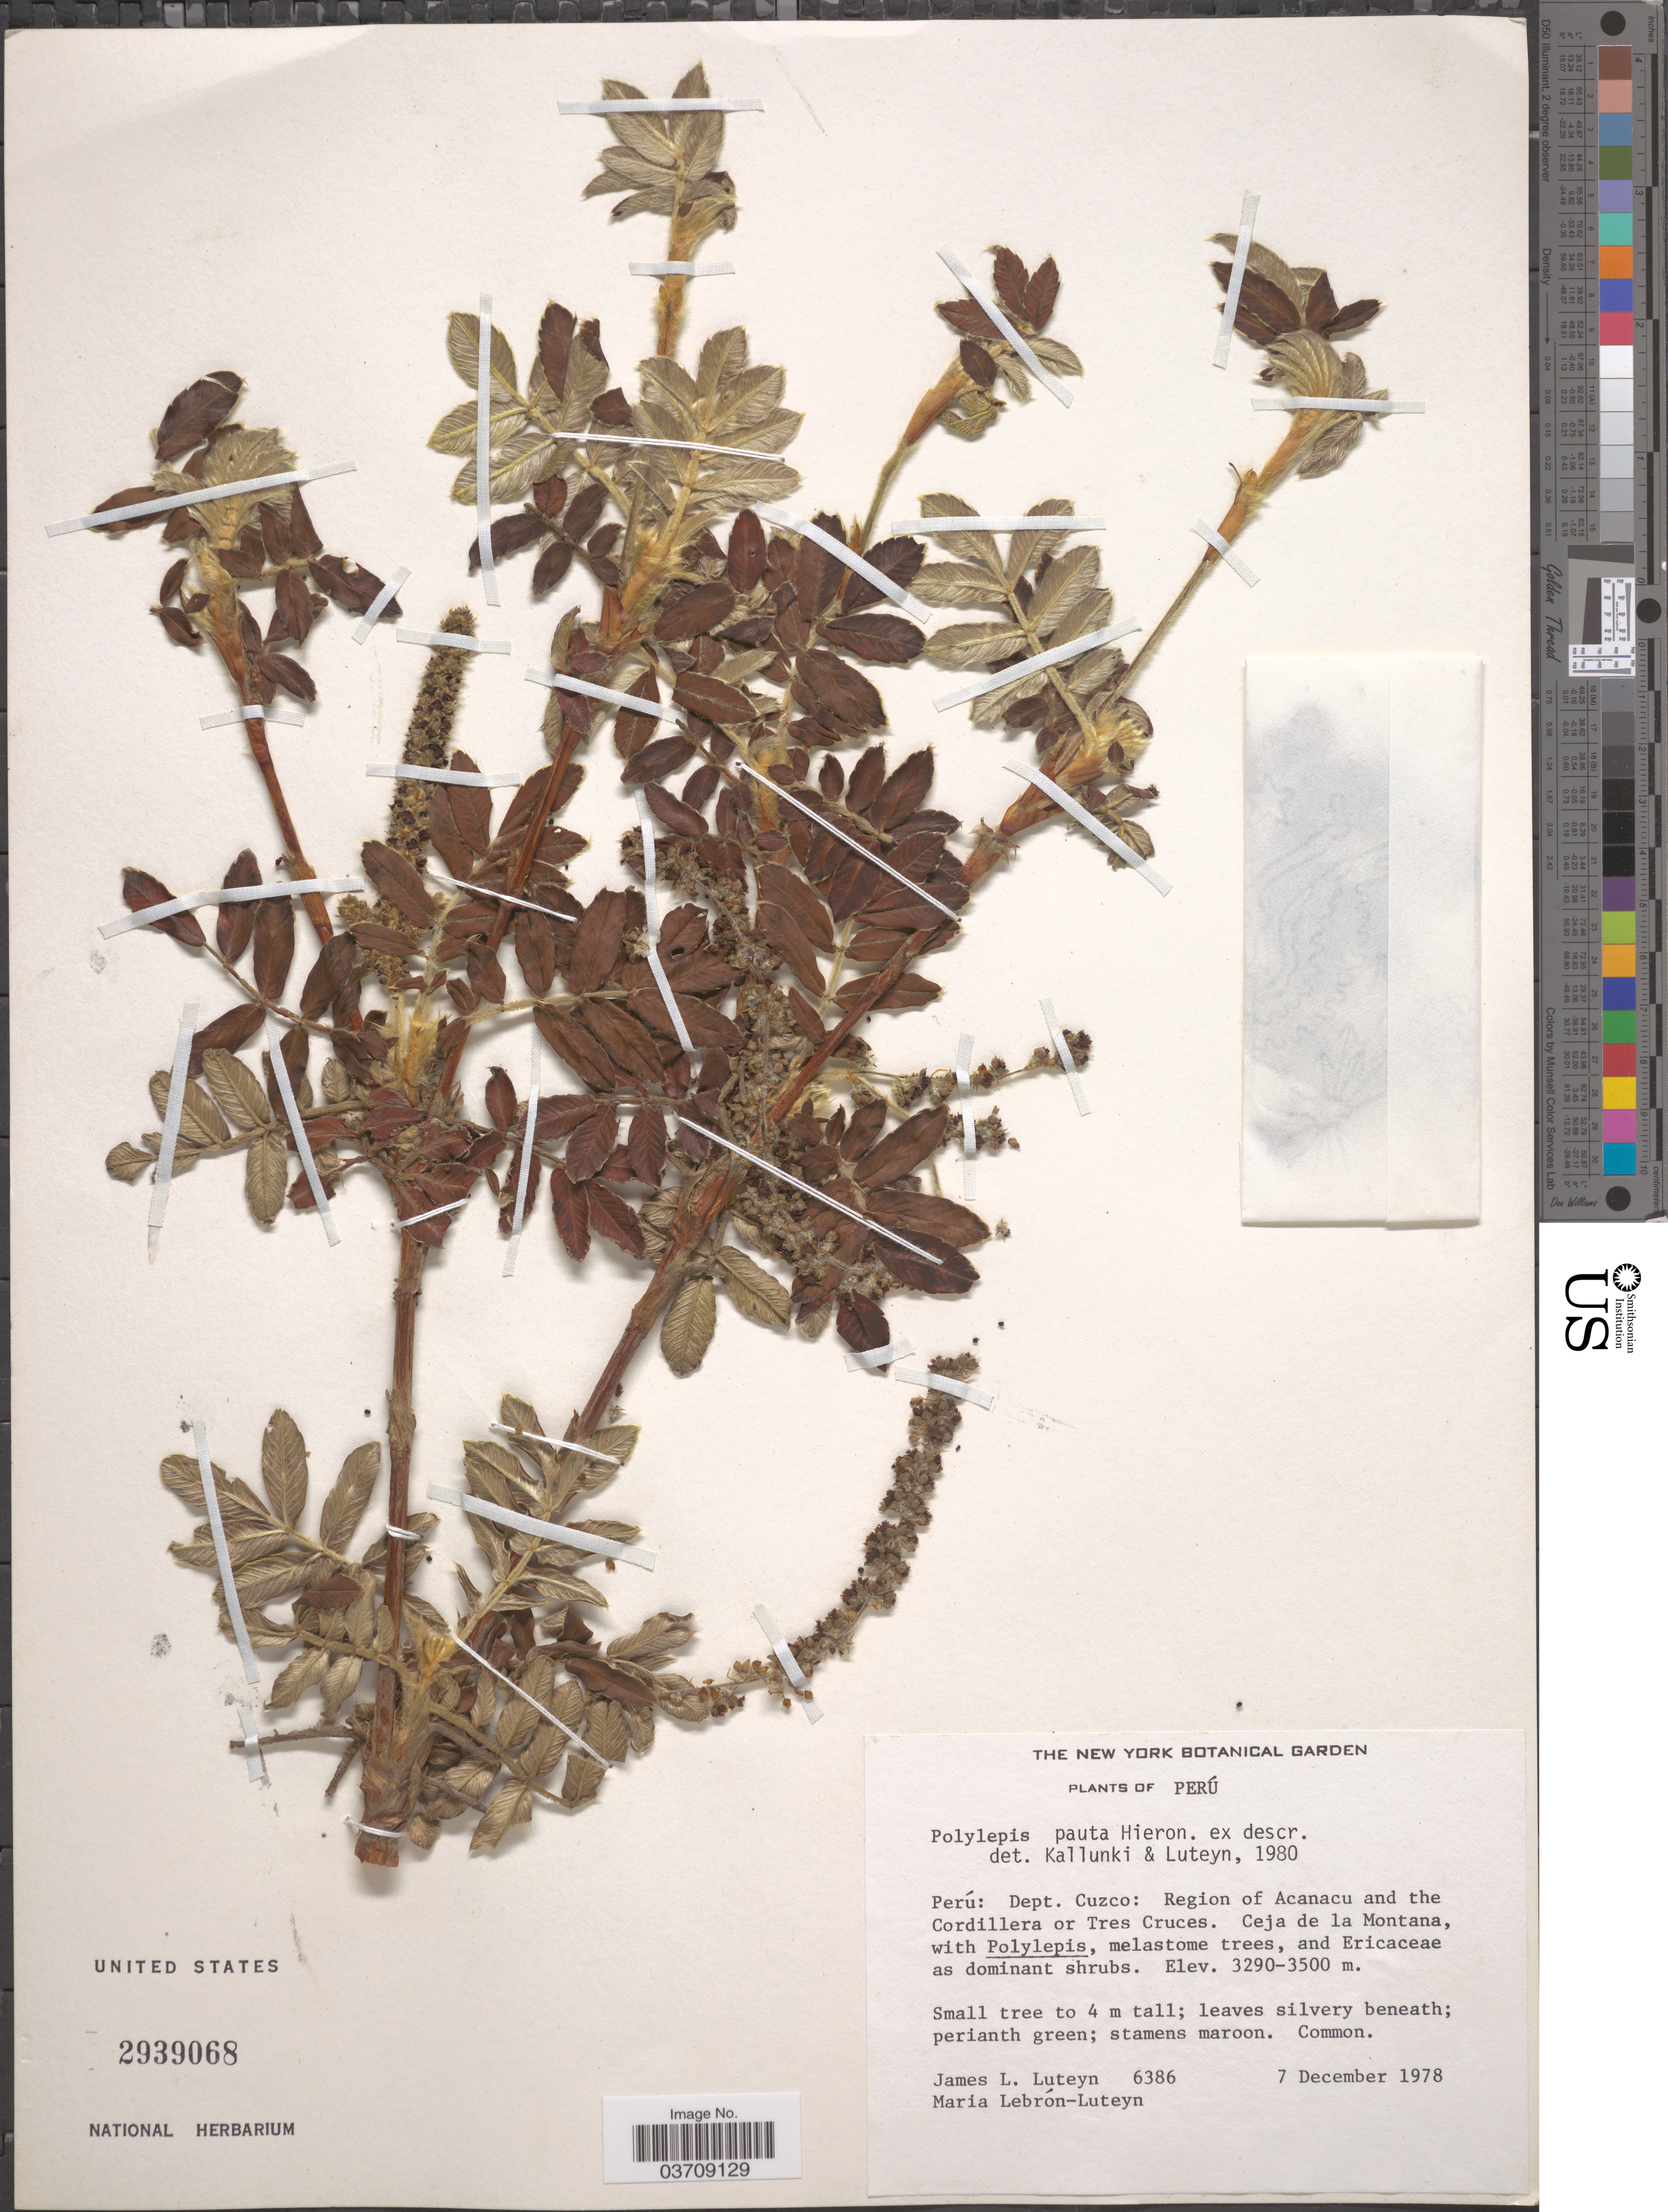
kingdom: Plantae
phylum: Tracheophyta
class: Magnoliopsida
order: Rosales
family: Rosaceae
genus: Polylepis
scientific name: Polylepis pauta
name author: Hieron.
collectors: J. Luteyn & M. L. Lebrón-Luteyn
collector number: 6386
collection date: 1978-12-07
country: Peru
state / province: Cusco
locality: Dept. Cuzco: Region of Acanacu and the Cordillera or Tres Cruces. Ceja de la Montana.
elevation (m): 3290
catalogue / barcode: US 2939068